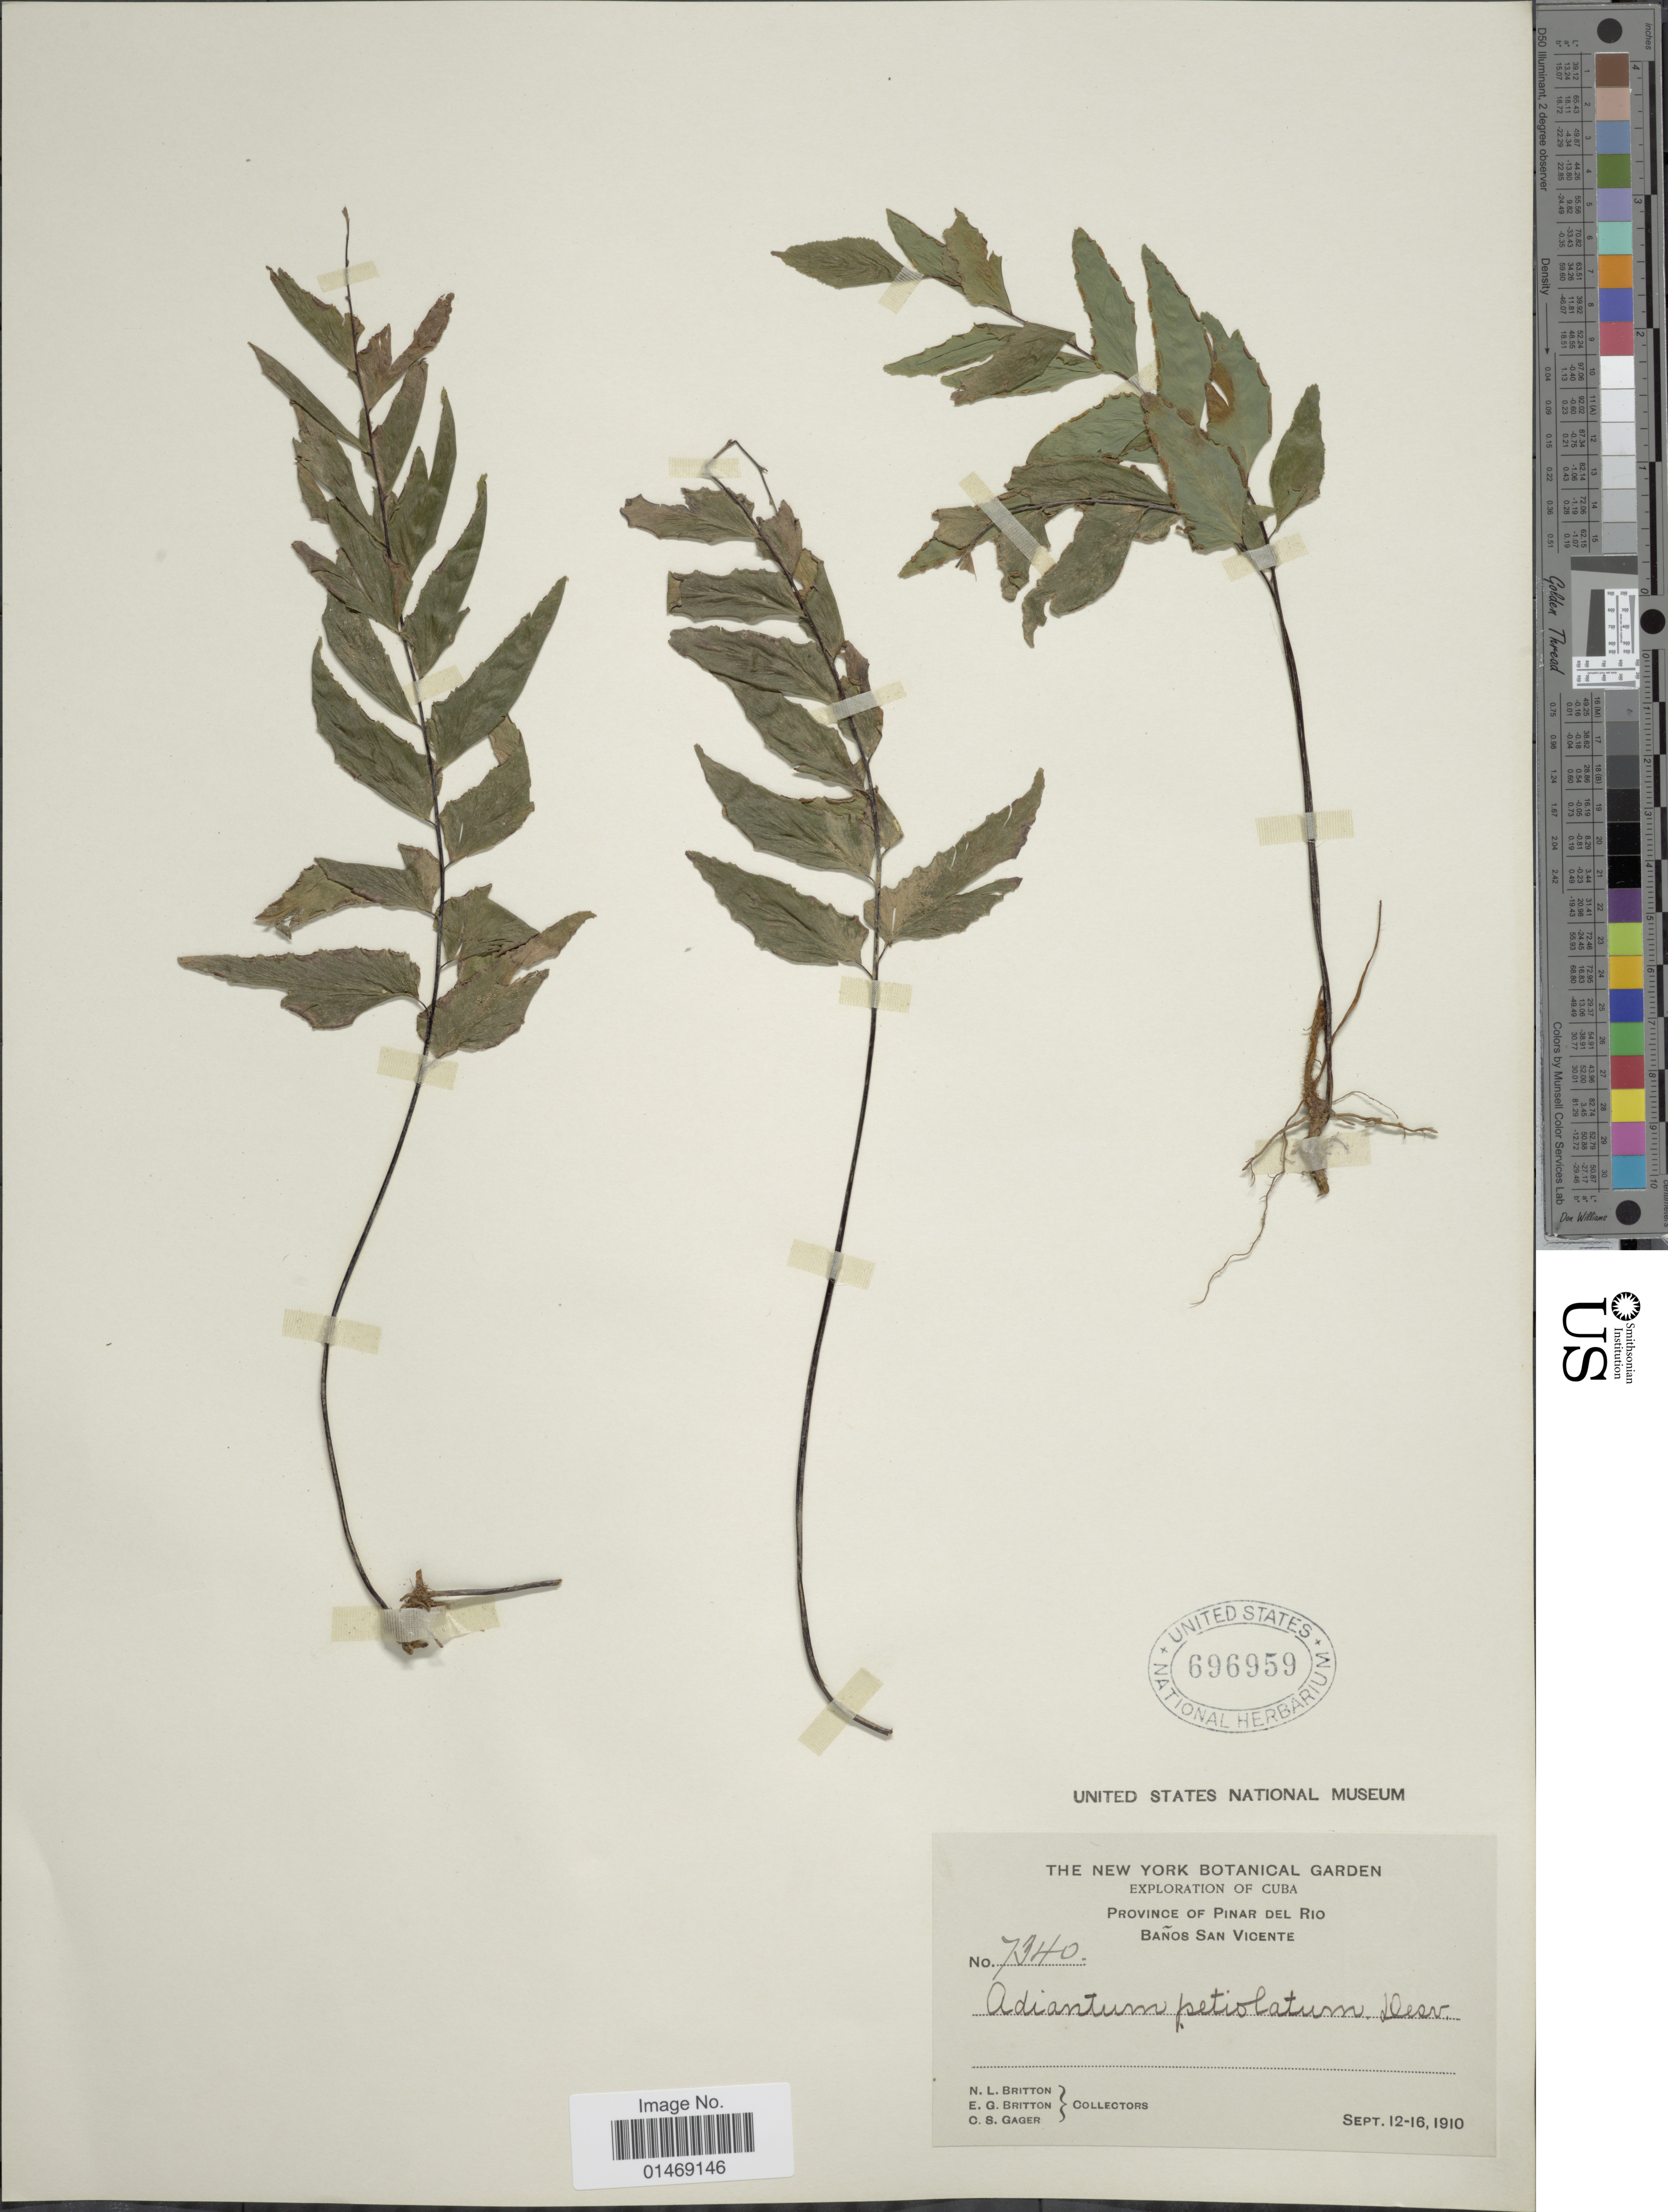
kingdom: Plantae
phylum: Tracheophyta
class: Polypodiopsida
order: Polypodiales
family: Pteridaceae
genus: Adiantum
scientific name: Adiantum petiolatum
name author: Desv.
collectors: N. Britton, E. G. Britton & C. Gager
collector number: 7340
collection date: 1910-09-12/1910-09-16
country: Cuba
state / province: Pinar del Río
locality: Baños San Vicente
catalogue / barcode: US 696959